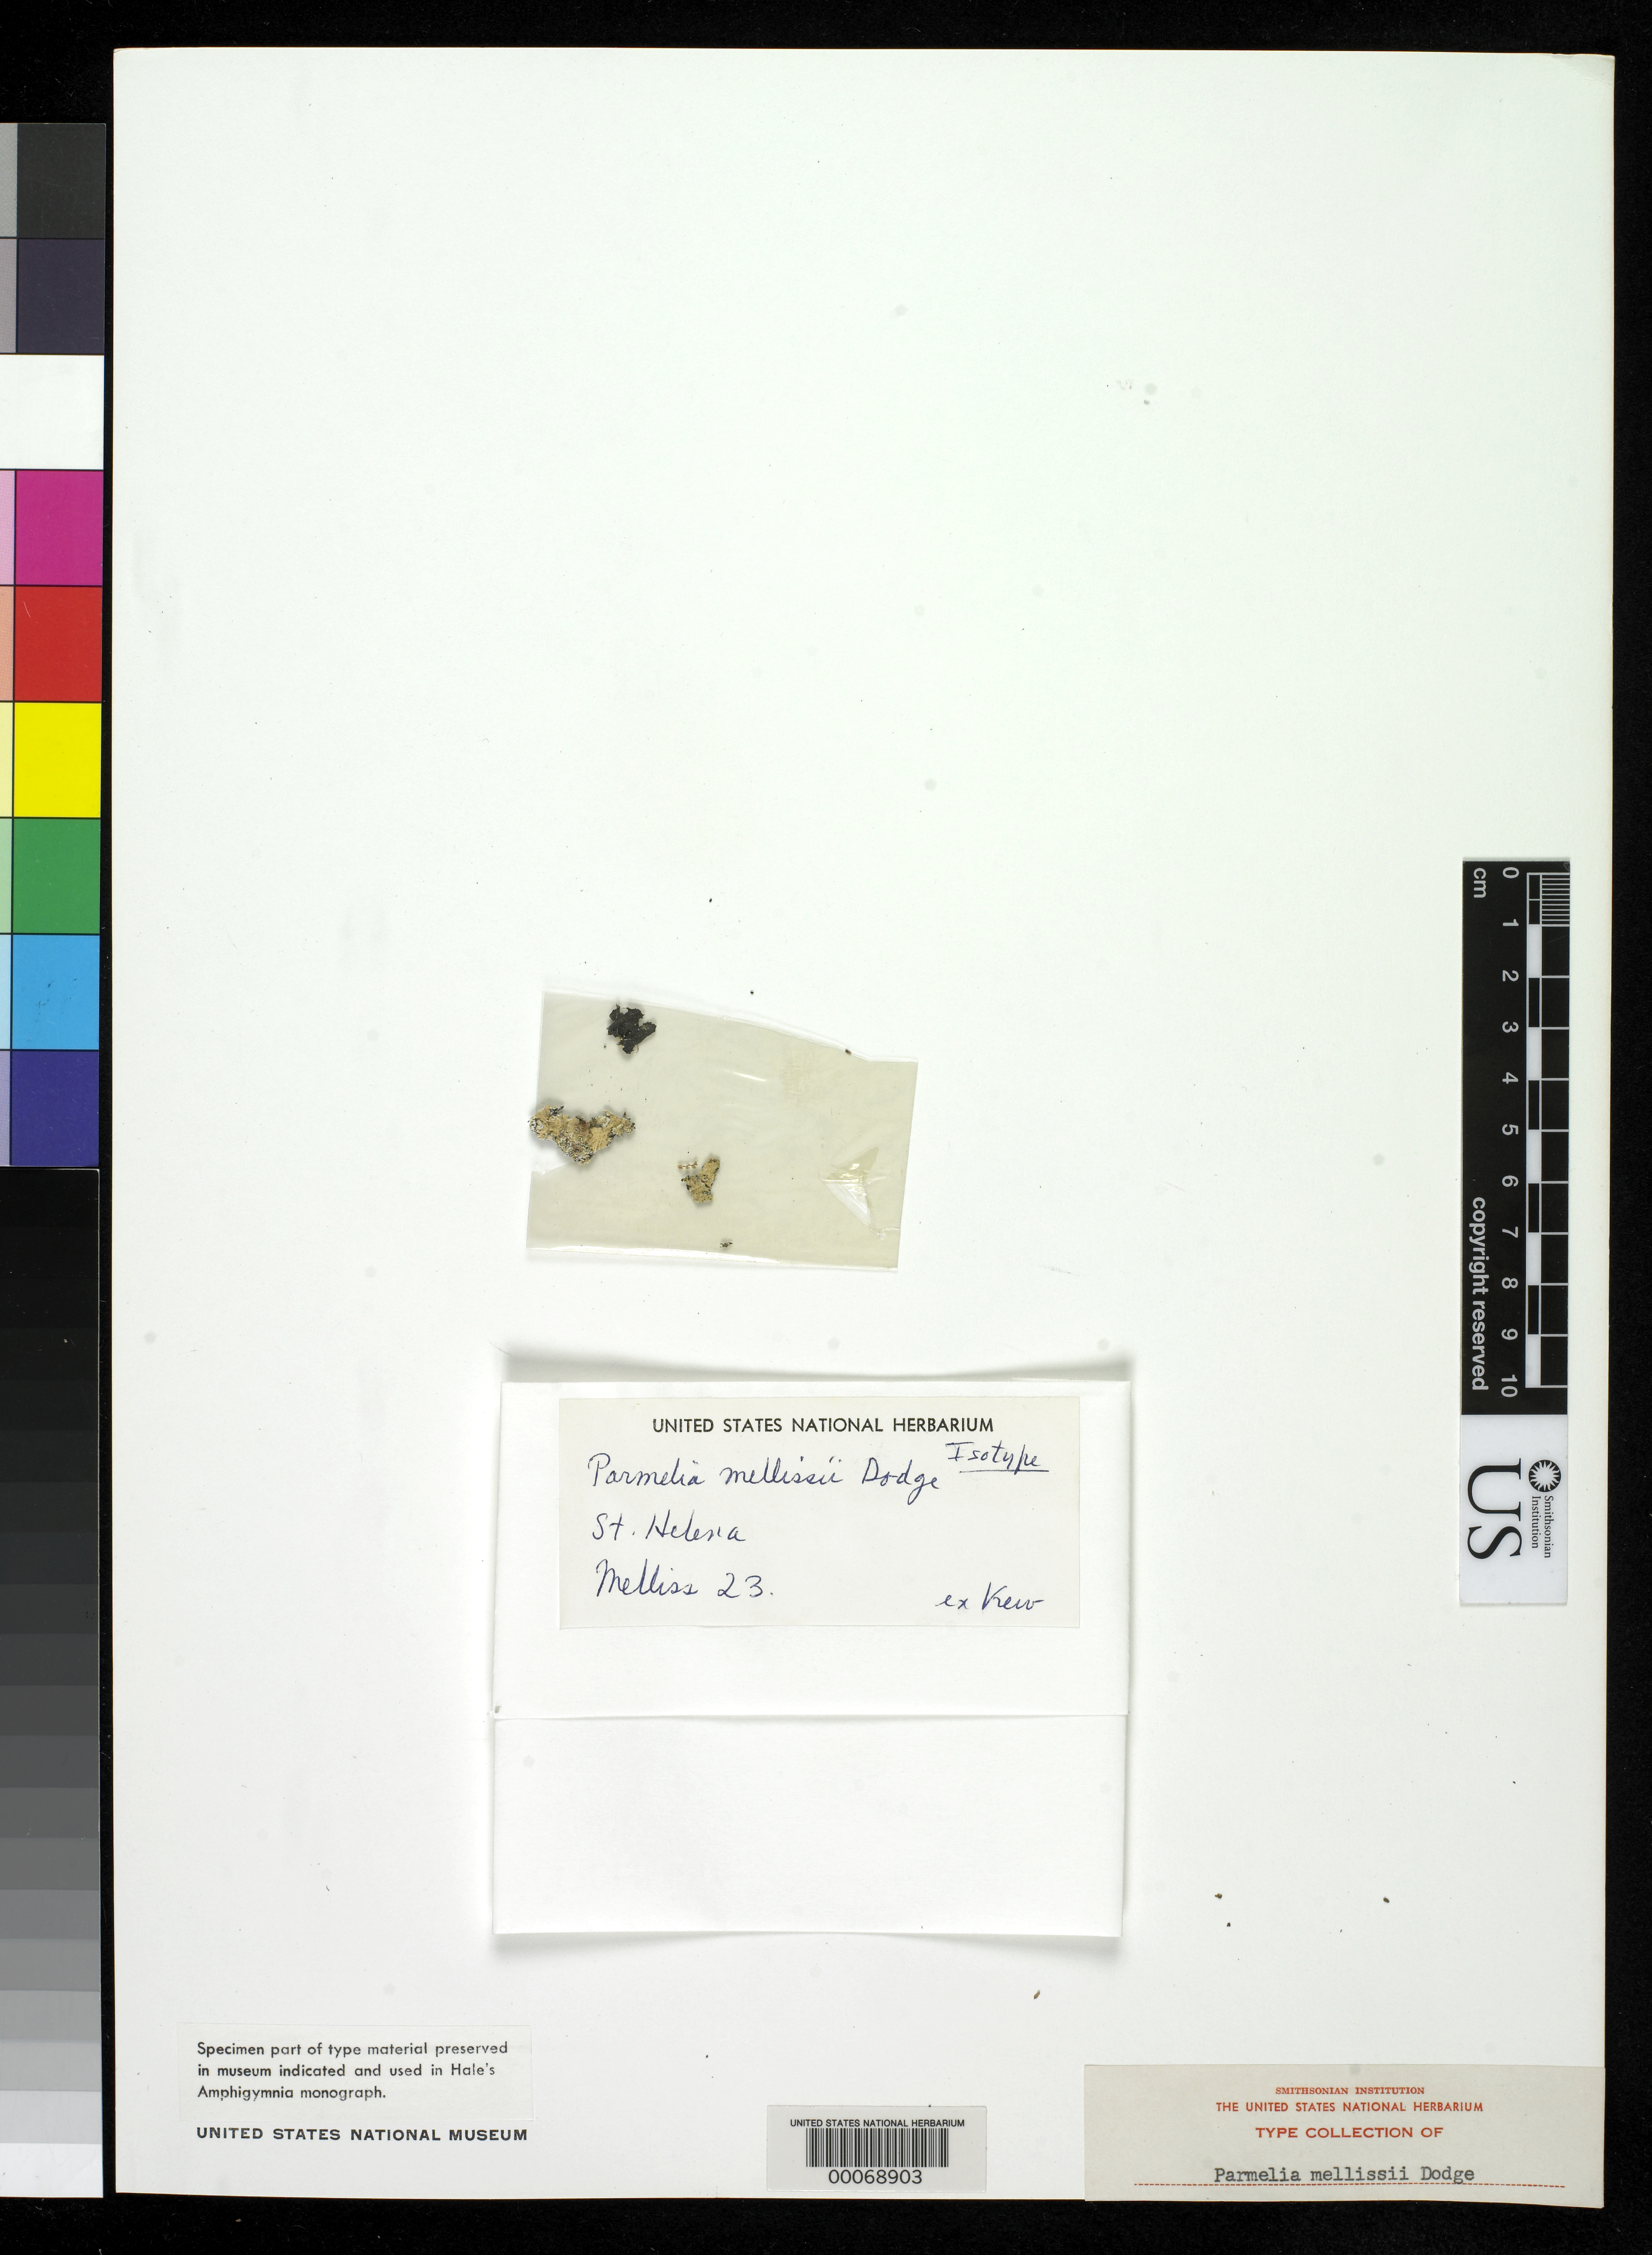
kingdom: Fungi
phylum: Ascomycota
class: Lecanoromycetes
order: Lecanorales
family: Parmeliaceae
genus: Parmelia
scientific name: Parmelia mellissii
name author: C.W. Dodge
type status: Isotype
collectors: J. Melliss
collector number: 23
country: St. Helena Islands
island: St. Helena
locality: St. Helena.